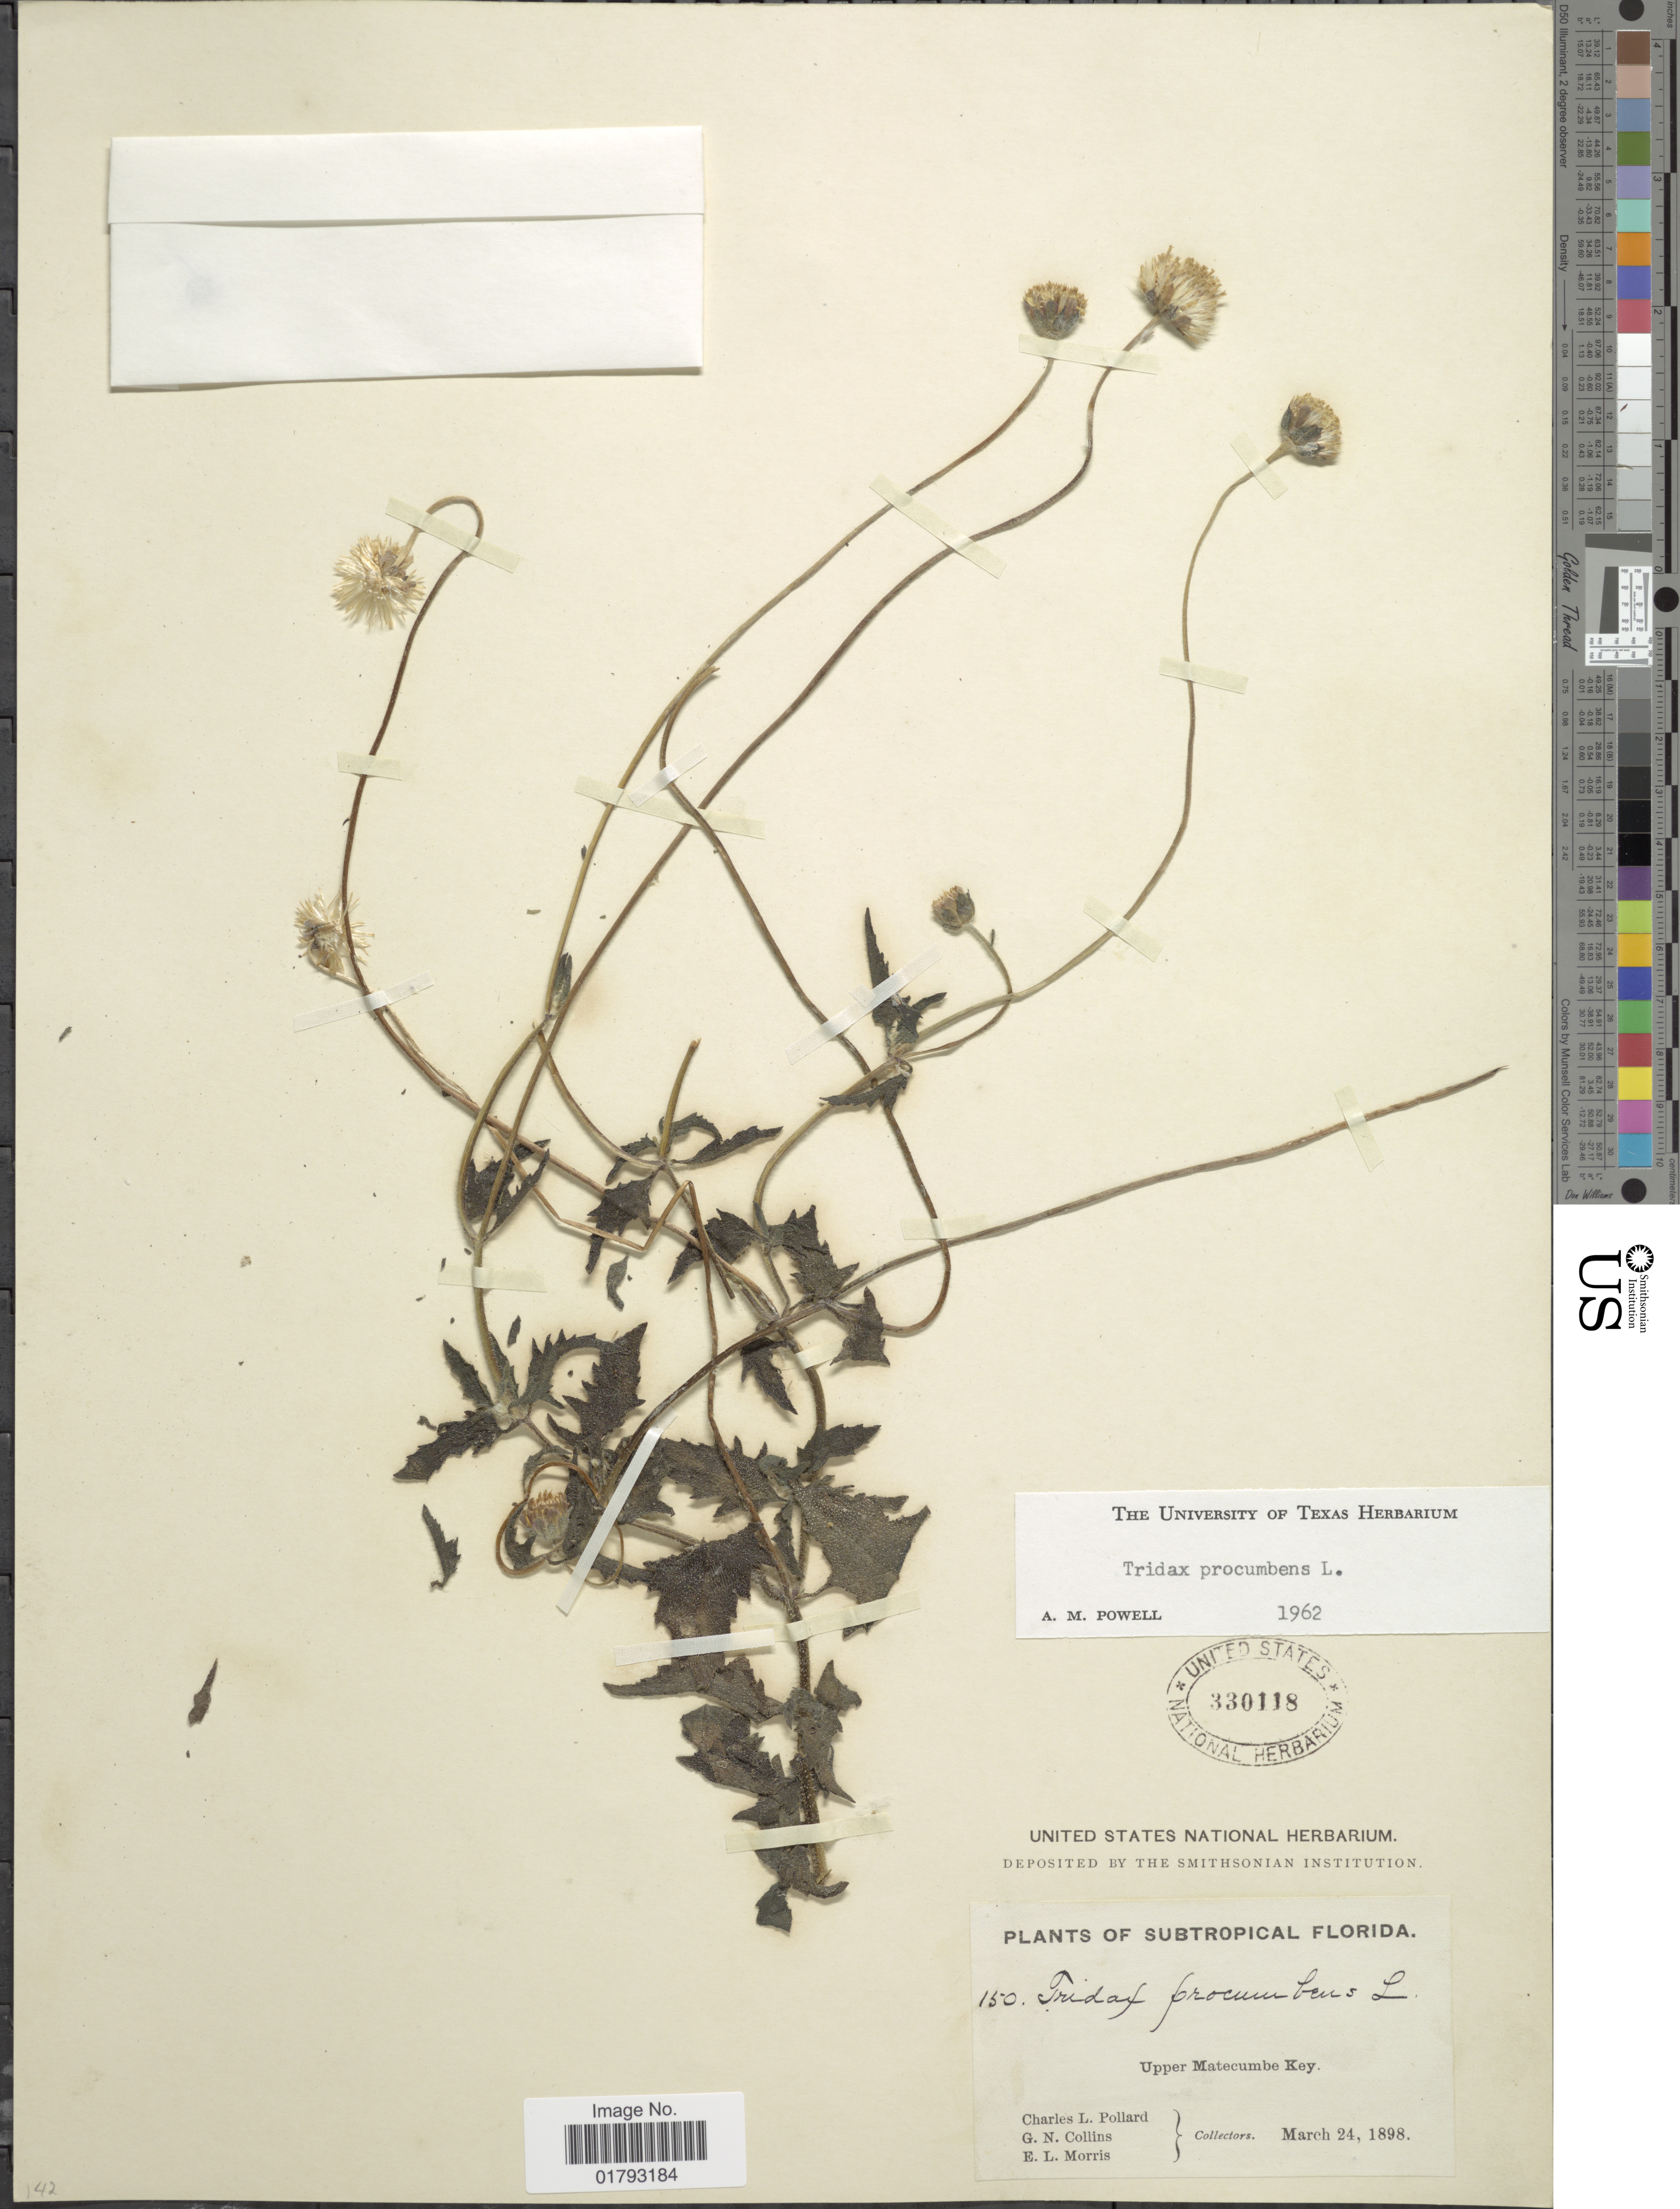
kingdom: Plantae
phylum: Tracheophyta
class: Magnoliopsida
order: Asterales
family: Asteraceae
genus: Tridax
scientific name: Tridax procumbens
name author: L.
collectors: C. L. Pollard, G. Collins & E. Morris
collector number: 150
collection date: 1898-03-24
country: United States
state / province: Florida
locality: Subtropical Florida. Upper Matecumbe Key.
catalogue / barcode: US 330118